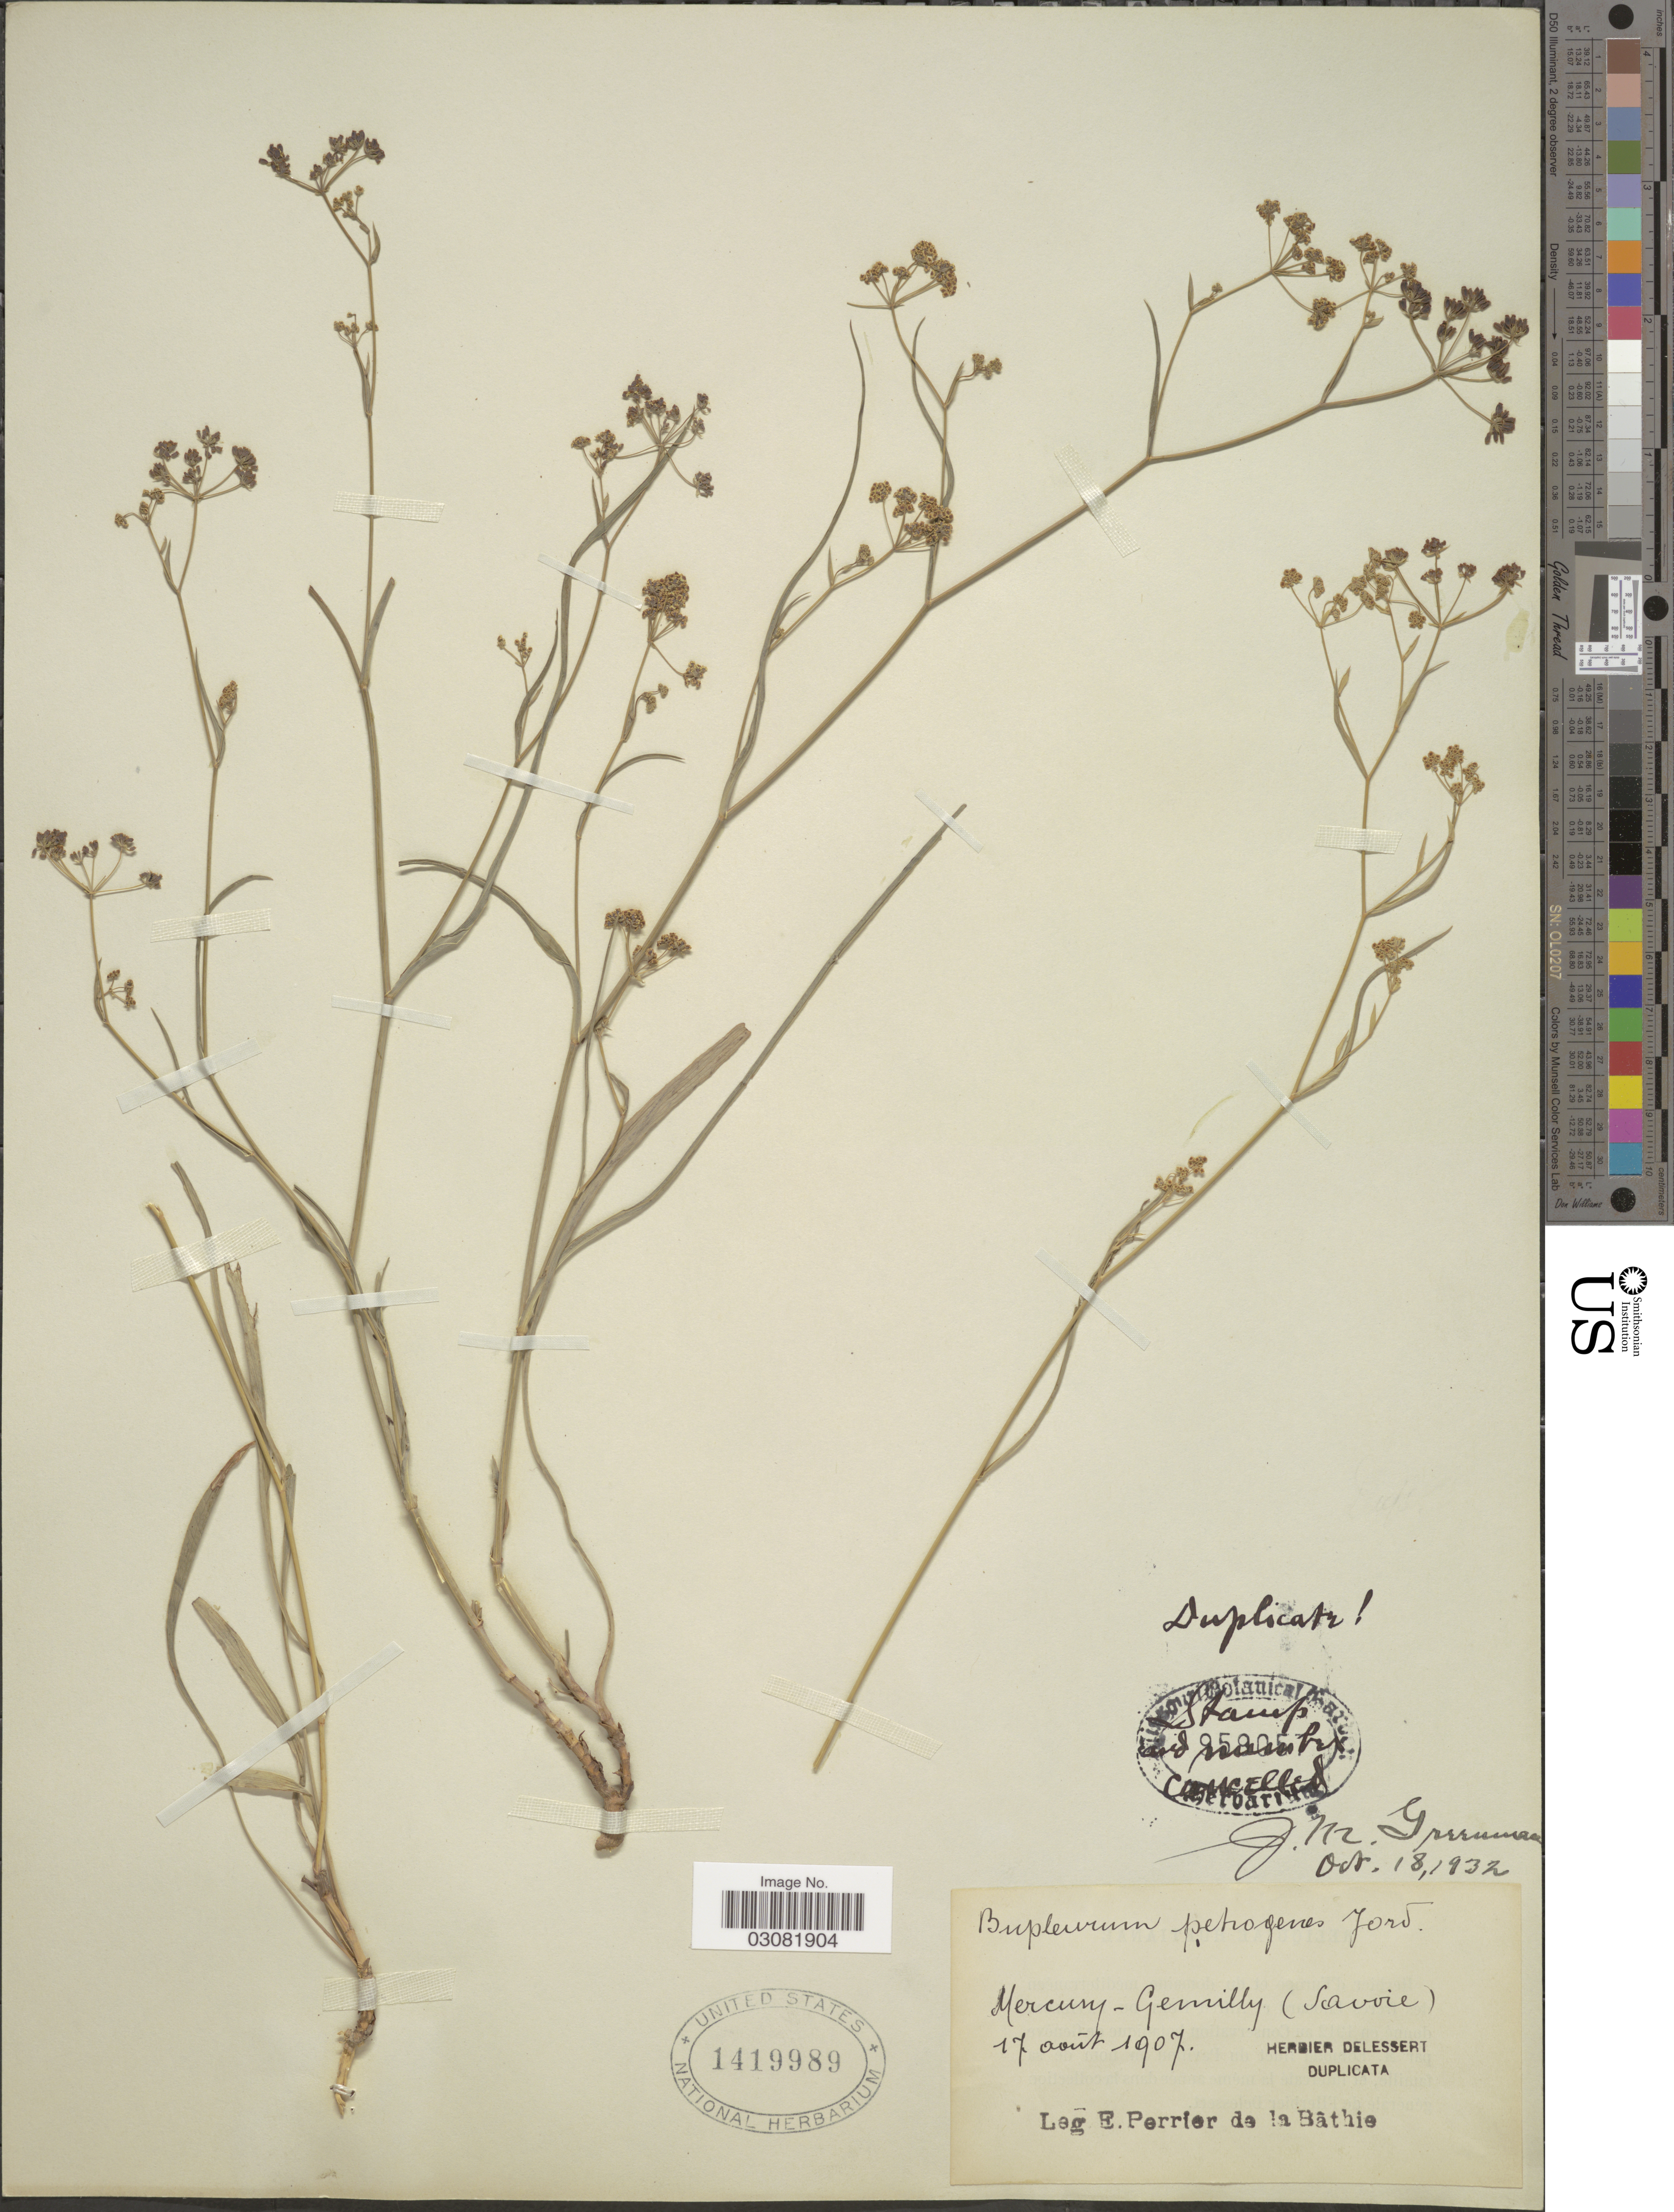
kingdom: Plantae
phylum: Tracheophyta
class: Magnoliopsida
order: Apiales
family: Apiaceae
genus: Bupleurum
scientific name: Bupleurum petrogenes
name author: Jord. ex Nyman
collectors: E. Perrier de la Bâthie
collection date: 1907-08-17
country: France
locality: Mercury-Gemilly (Savoie).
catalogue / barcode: US 1419989